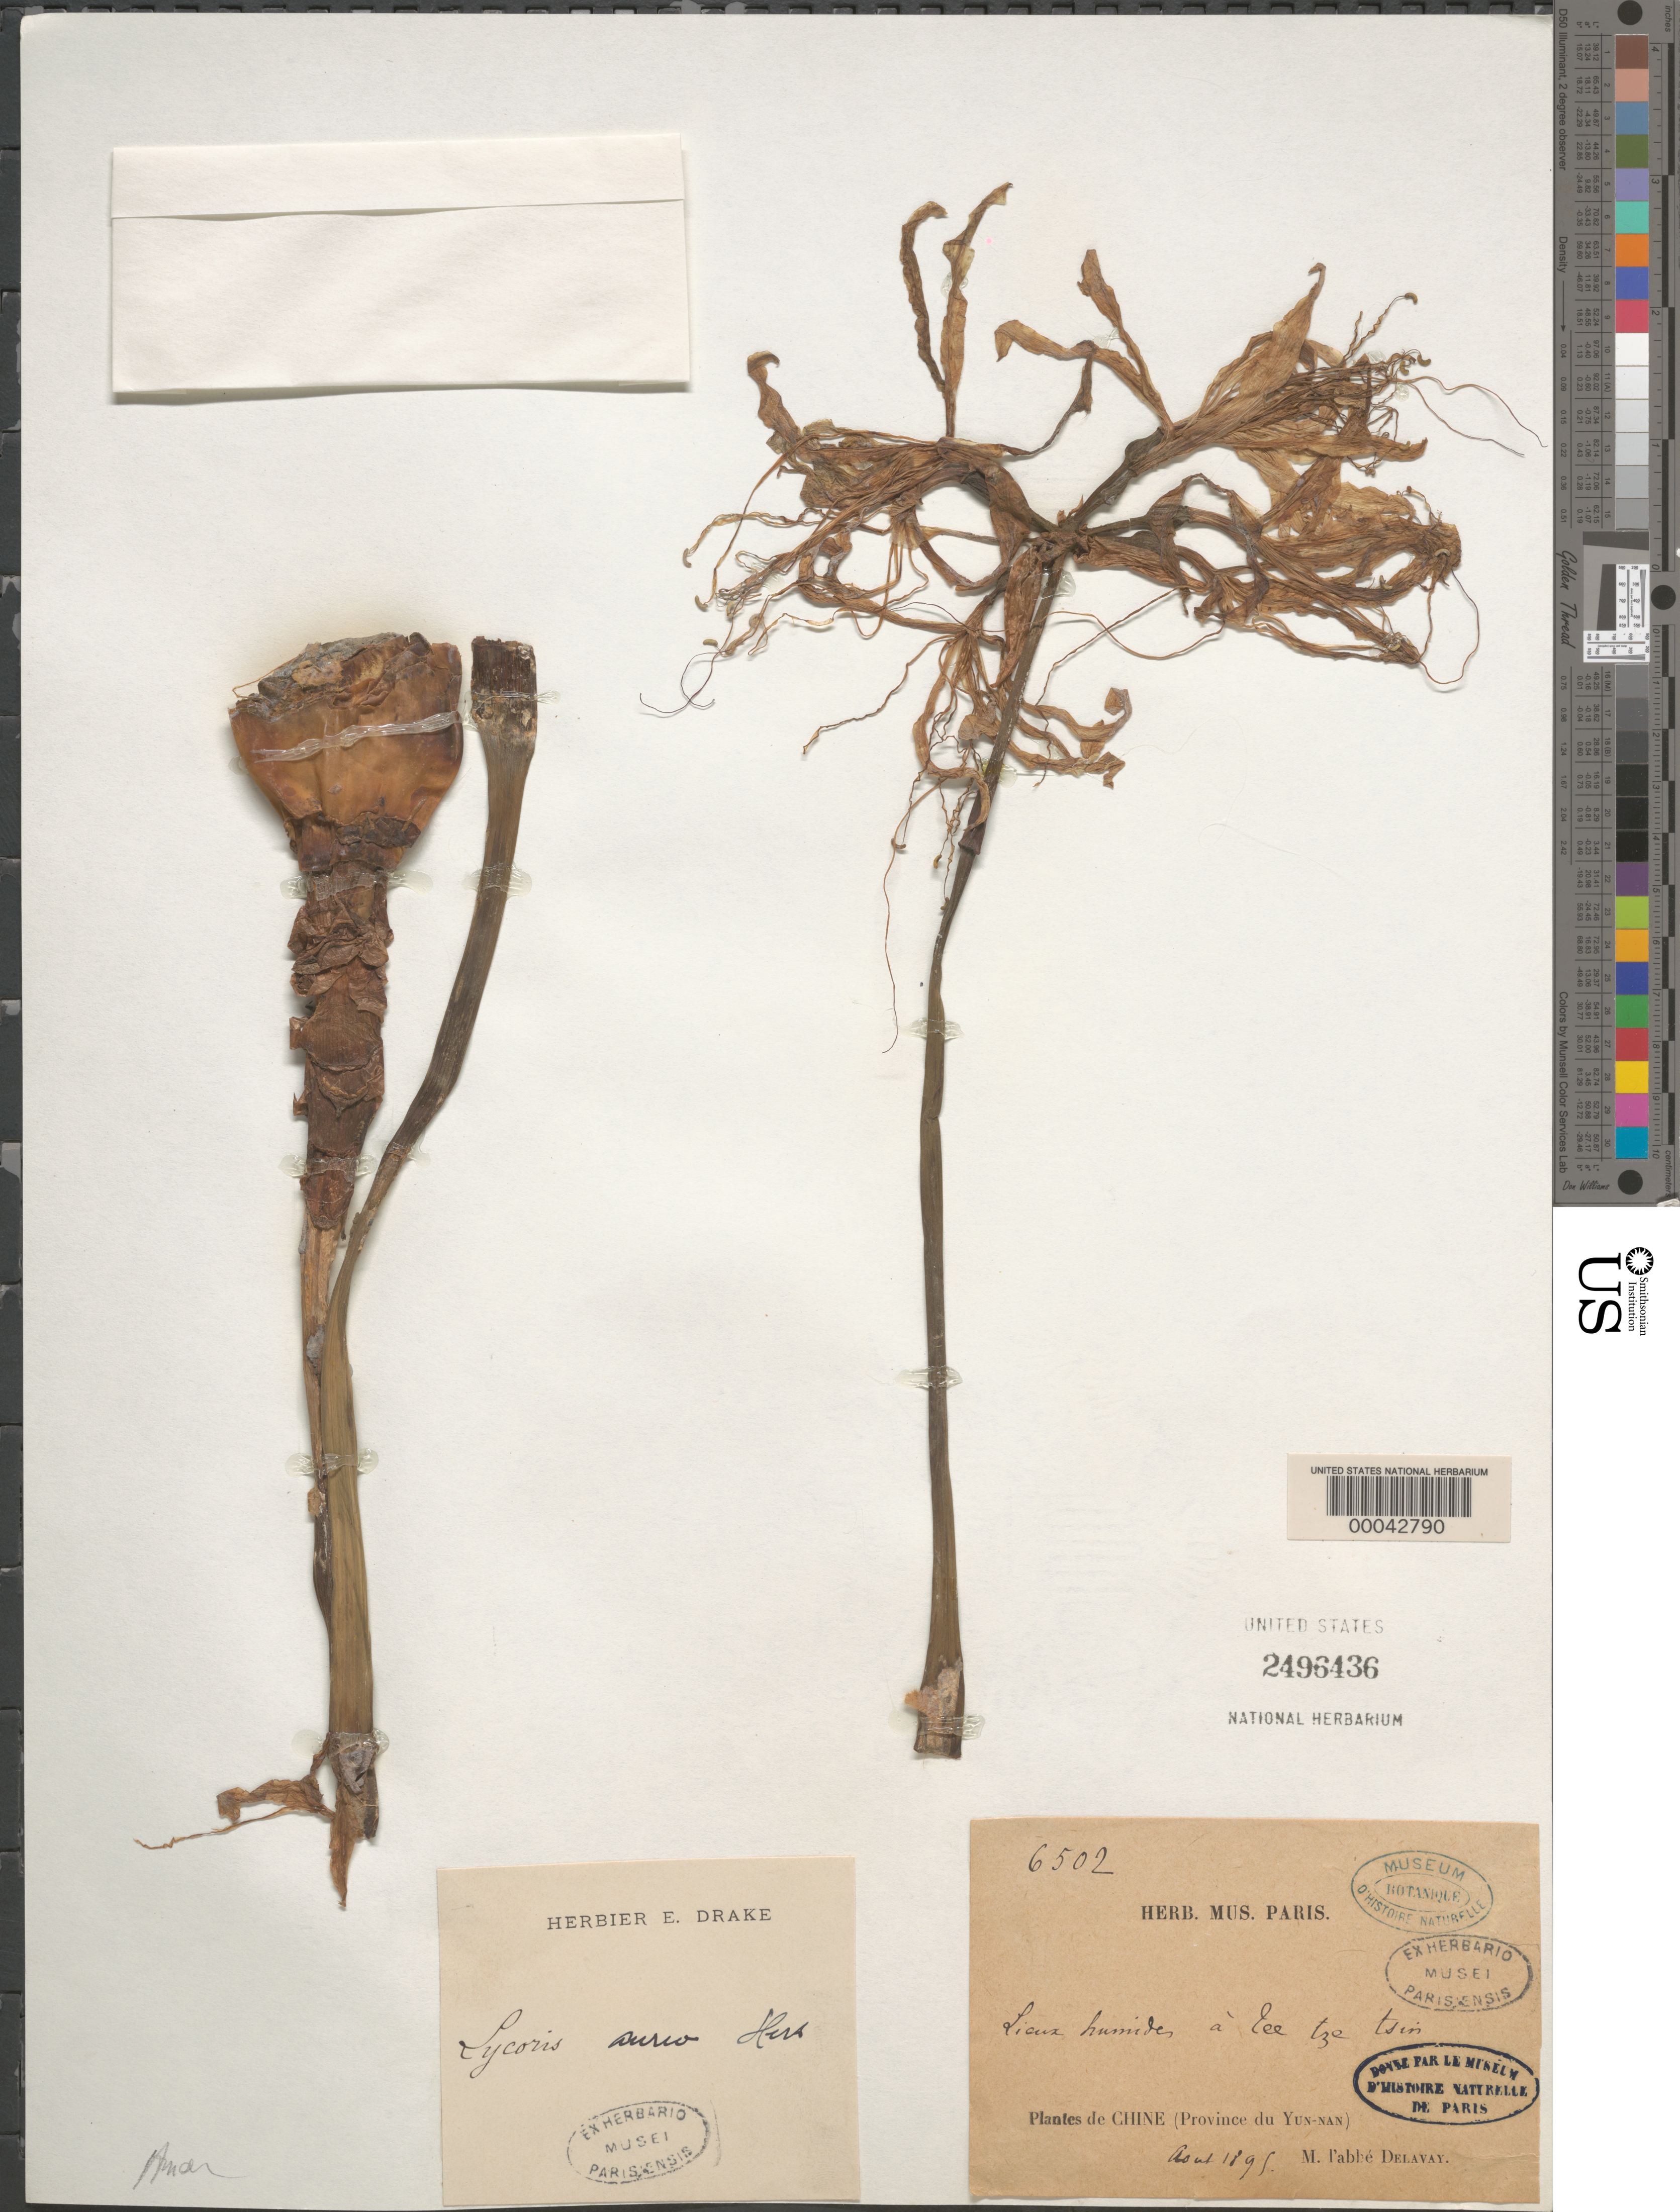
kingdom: Plantae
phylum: Tracheophyta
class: Liliopsida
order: Asparagales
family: Amaryllidaceae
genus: Lycoris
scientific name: Lycoris aurea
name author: Herb.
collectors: J. Delavay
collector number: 6502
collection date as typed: Aug 1895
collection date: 1895-08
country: China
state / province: Yunnan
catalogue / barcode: US 2496436